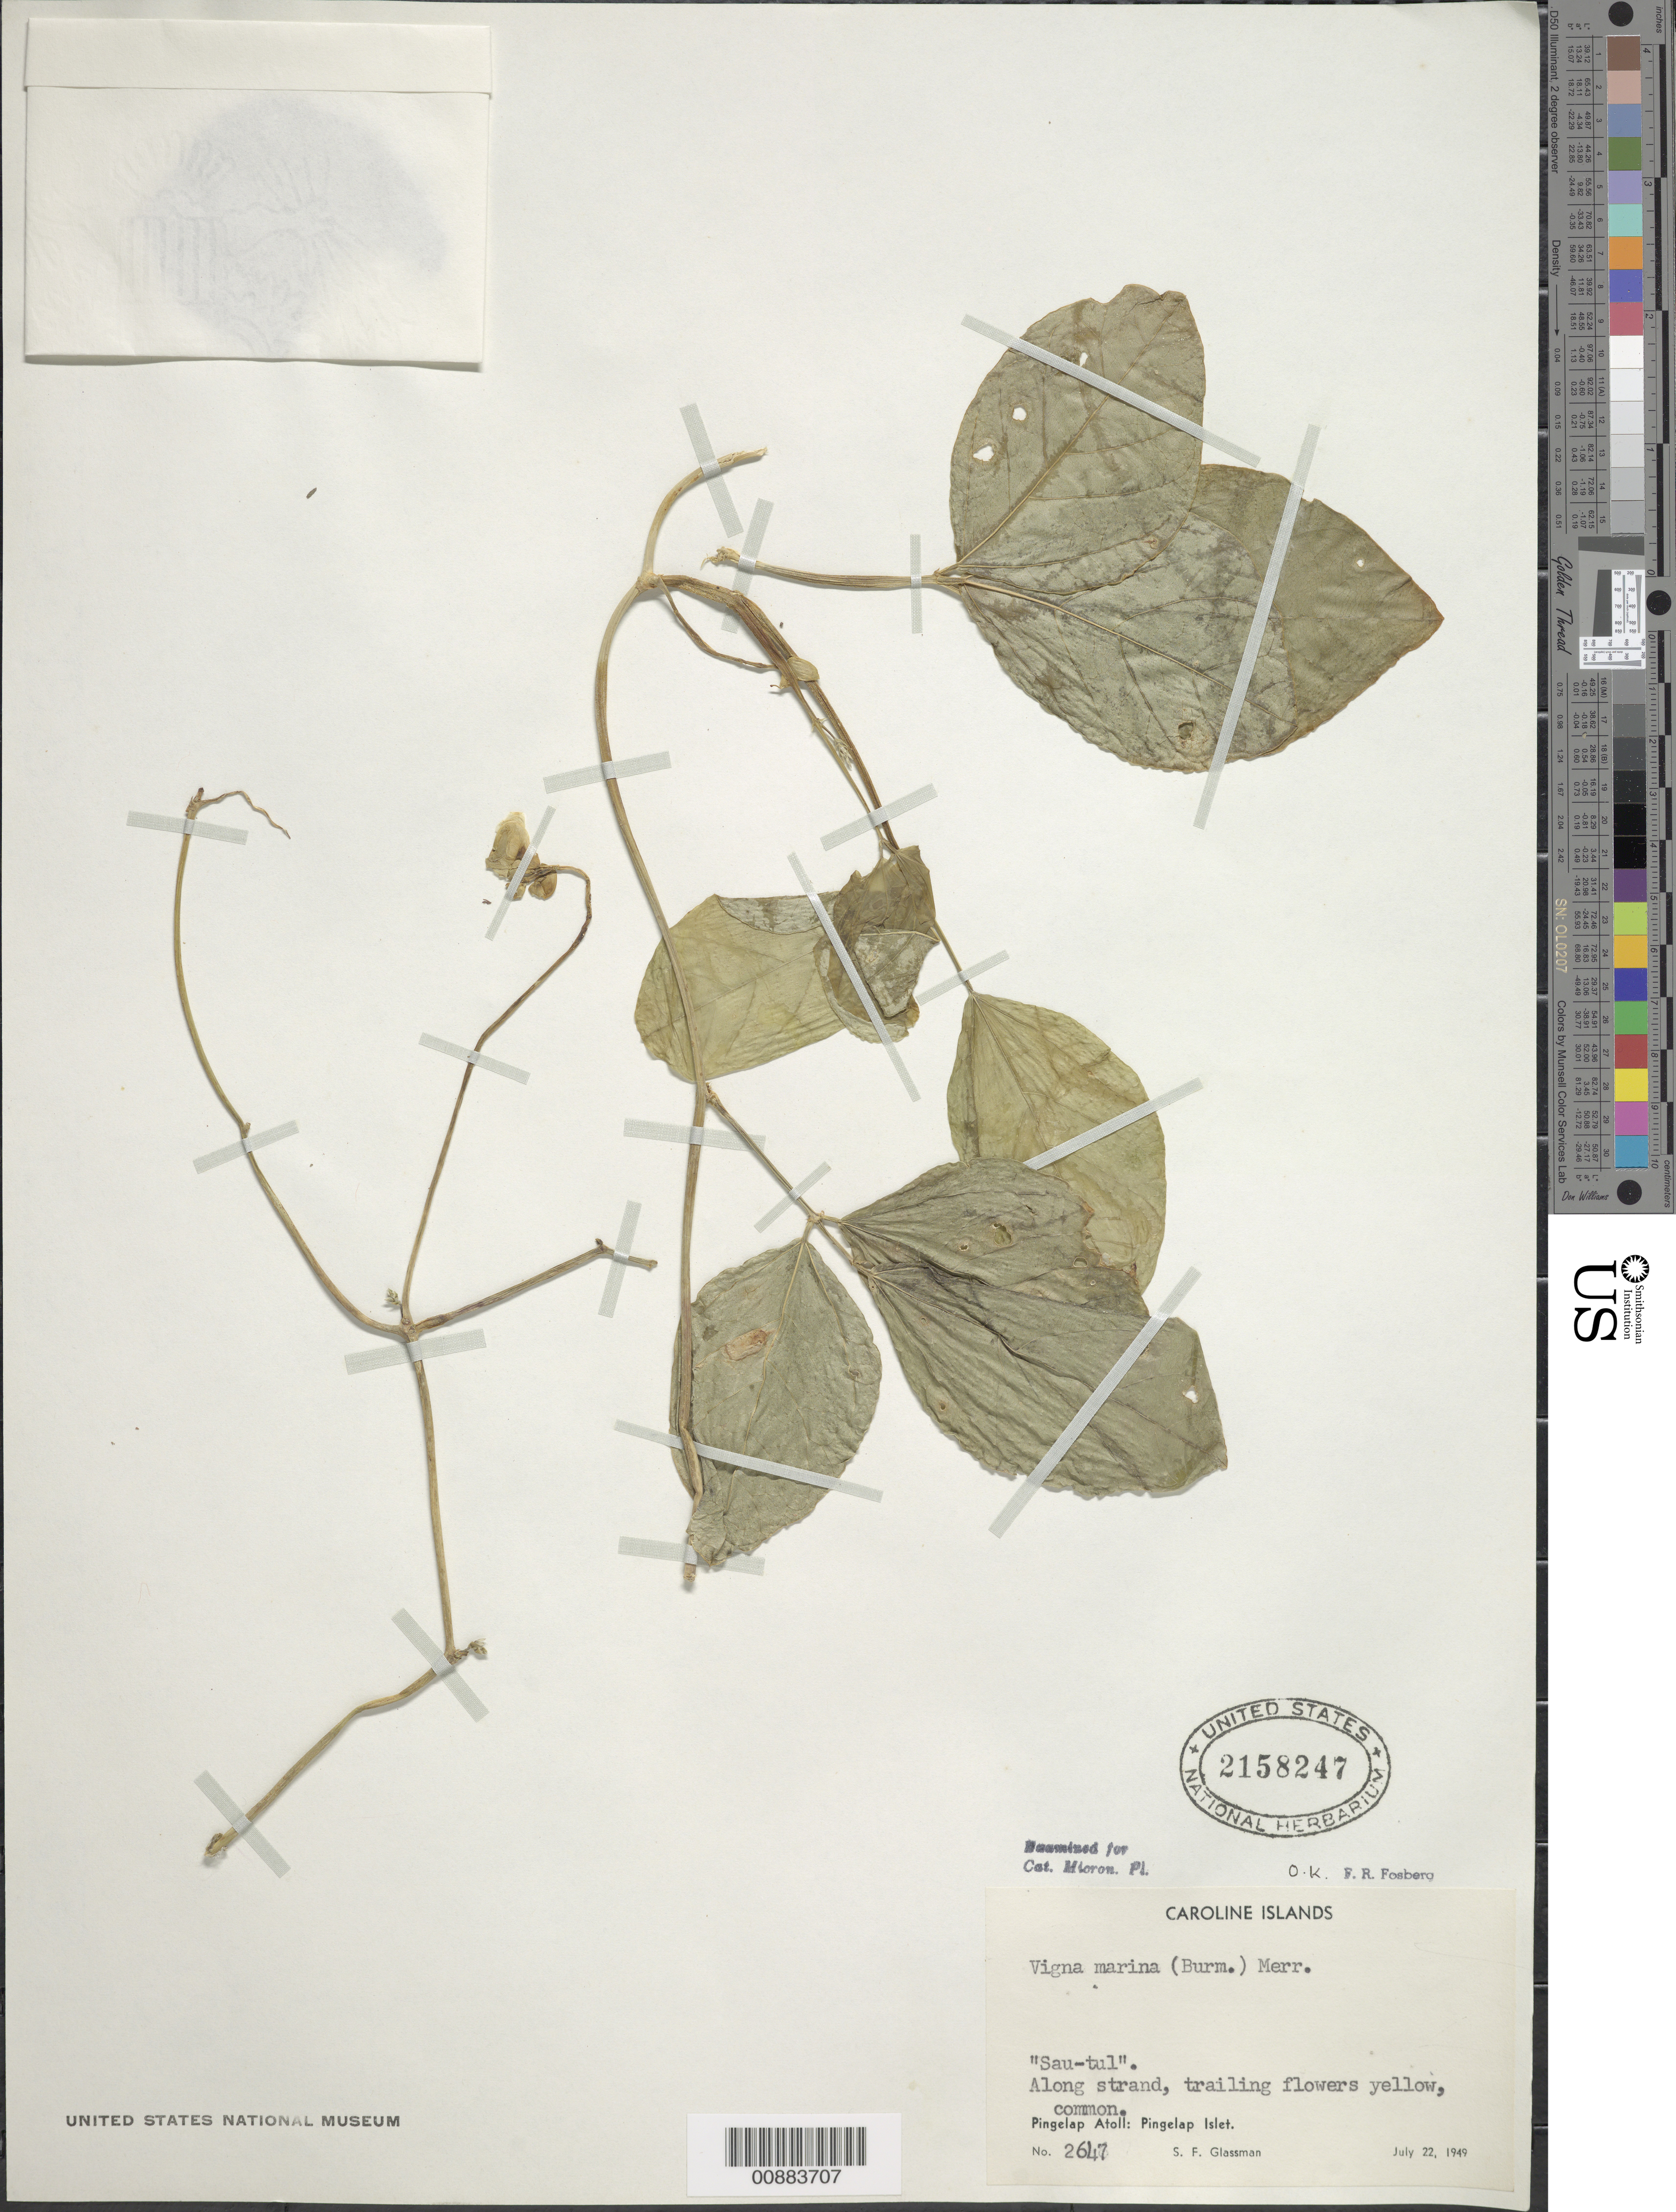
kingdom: Plantae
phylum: Tracheophyta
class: Magnoliopsida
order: Fabales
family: Fabaceae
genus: Vigna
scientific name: Vigna marina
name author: (Burm.) Merr.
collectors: S. F. Glassman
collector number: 2647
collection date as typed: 22 Jul 1949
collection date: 1949-07-22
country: Micronesia, Federated States of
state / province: Pohnpei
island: Pingelap Atoll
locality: Pingelap Islet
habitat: Strand.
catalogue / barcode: US 2158247